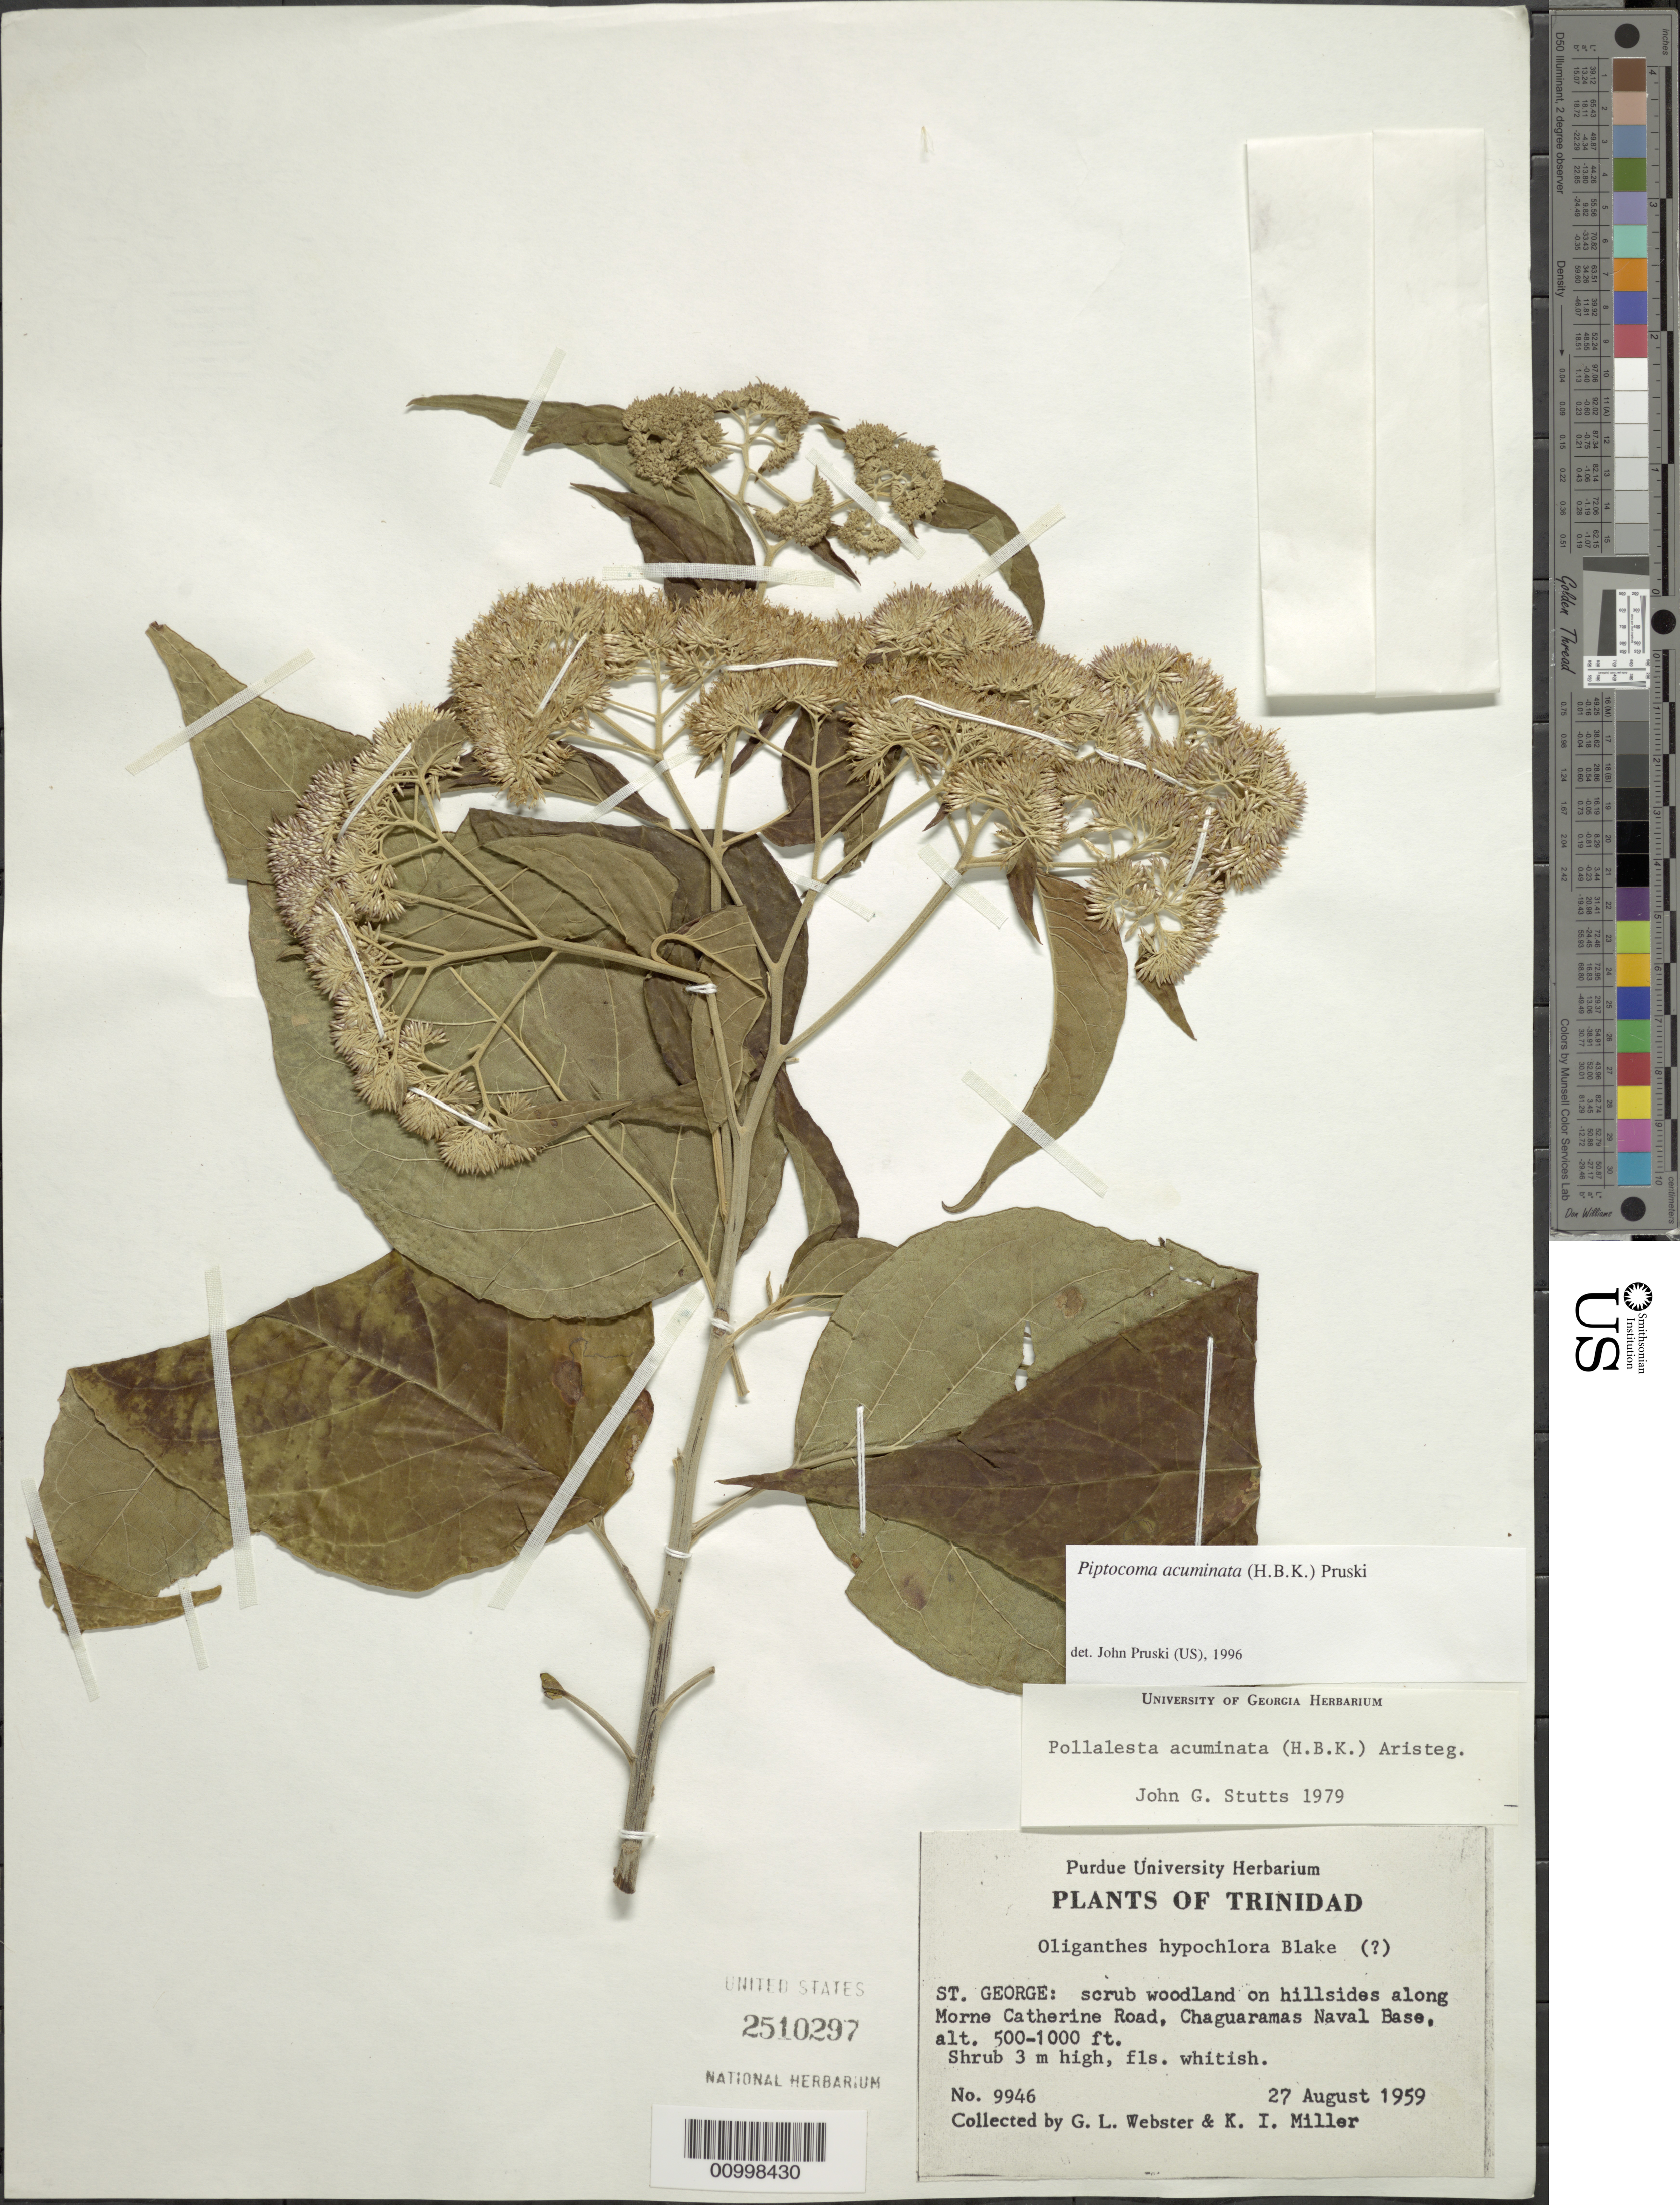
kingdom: Plantae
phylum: Tracheophyta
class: Magnoliopsida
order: Asterales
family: Asteraceae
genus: Pollalesta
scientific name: Pollalesta acuminata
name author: (Kunth) Aristeg.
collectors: G. L. Webster & K. Miller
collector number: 9946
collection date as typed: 27 Aug 1959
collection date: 1959-08-27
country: Trinidad and Tobago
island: Trinidad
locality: St. George: scrub woodland on hillsides along Morne Catherine Road, Chaguaramas Naval Base.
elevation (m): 152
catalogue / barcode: US 2510297